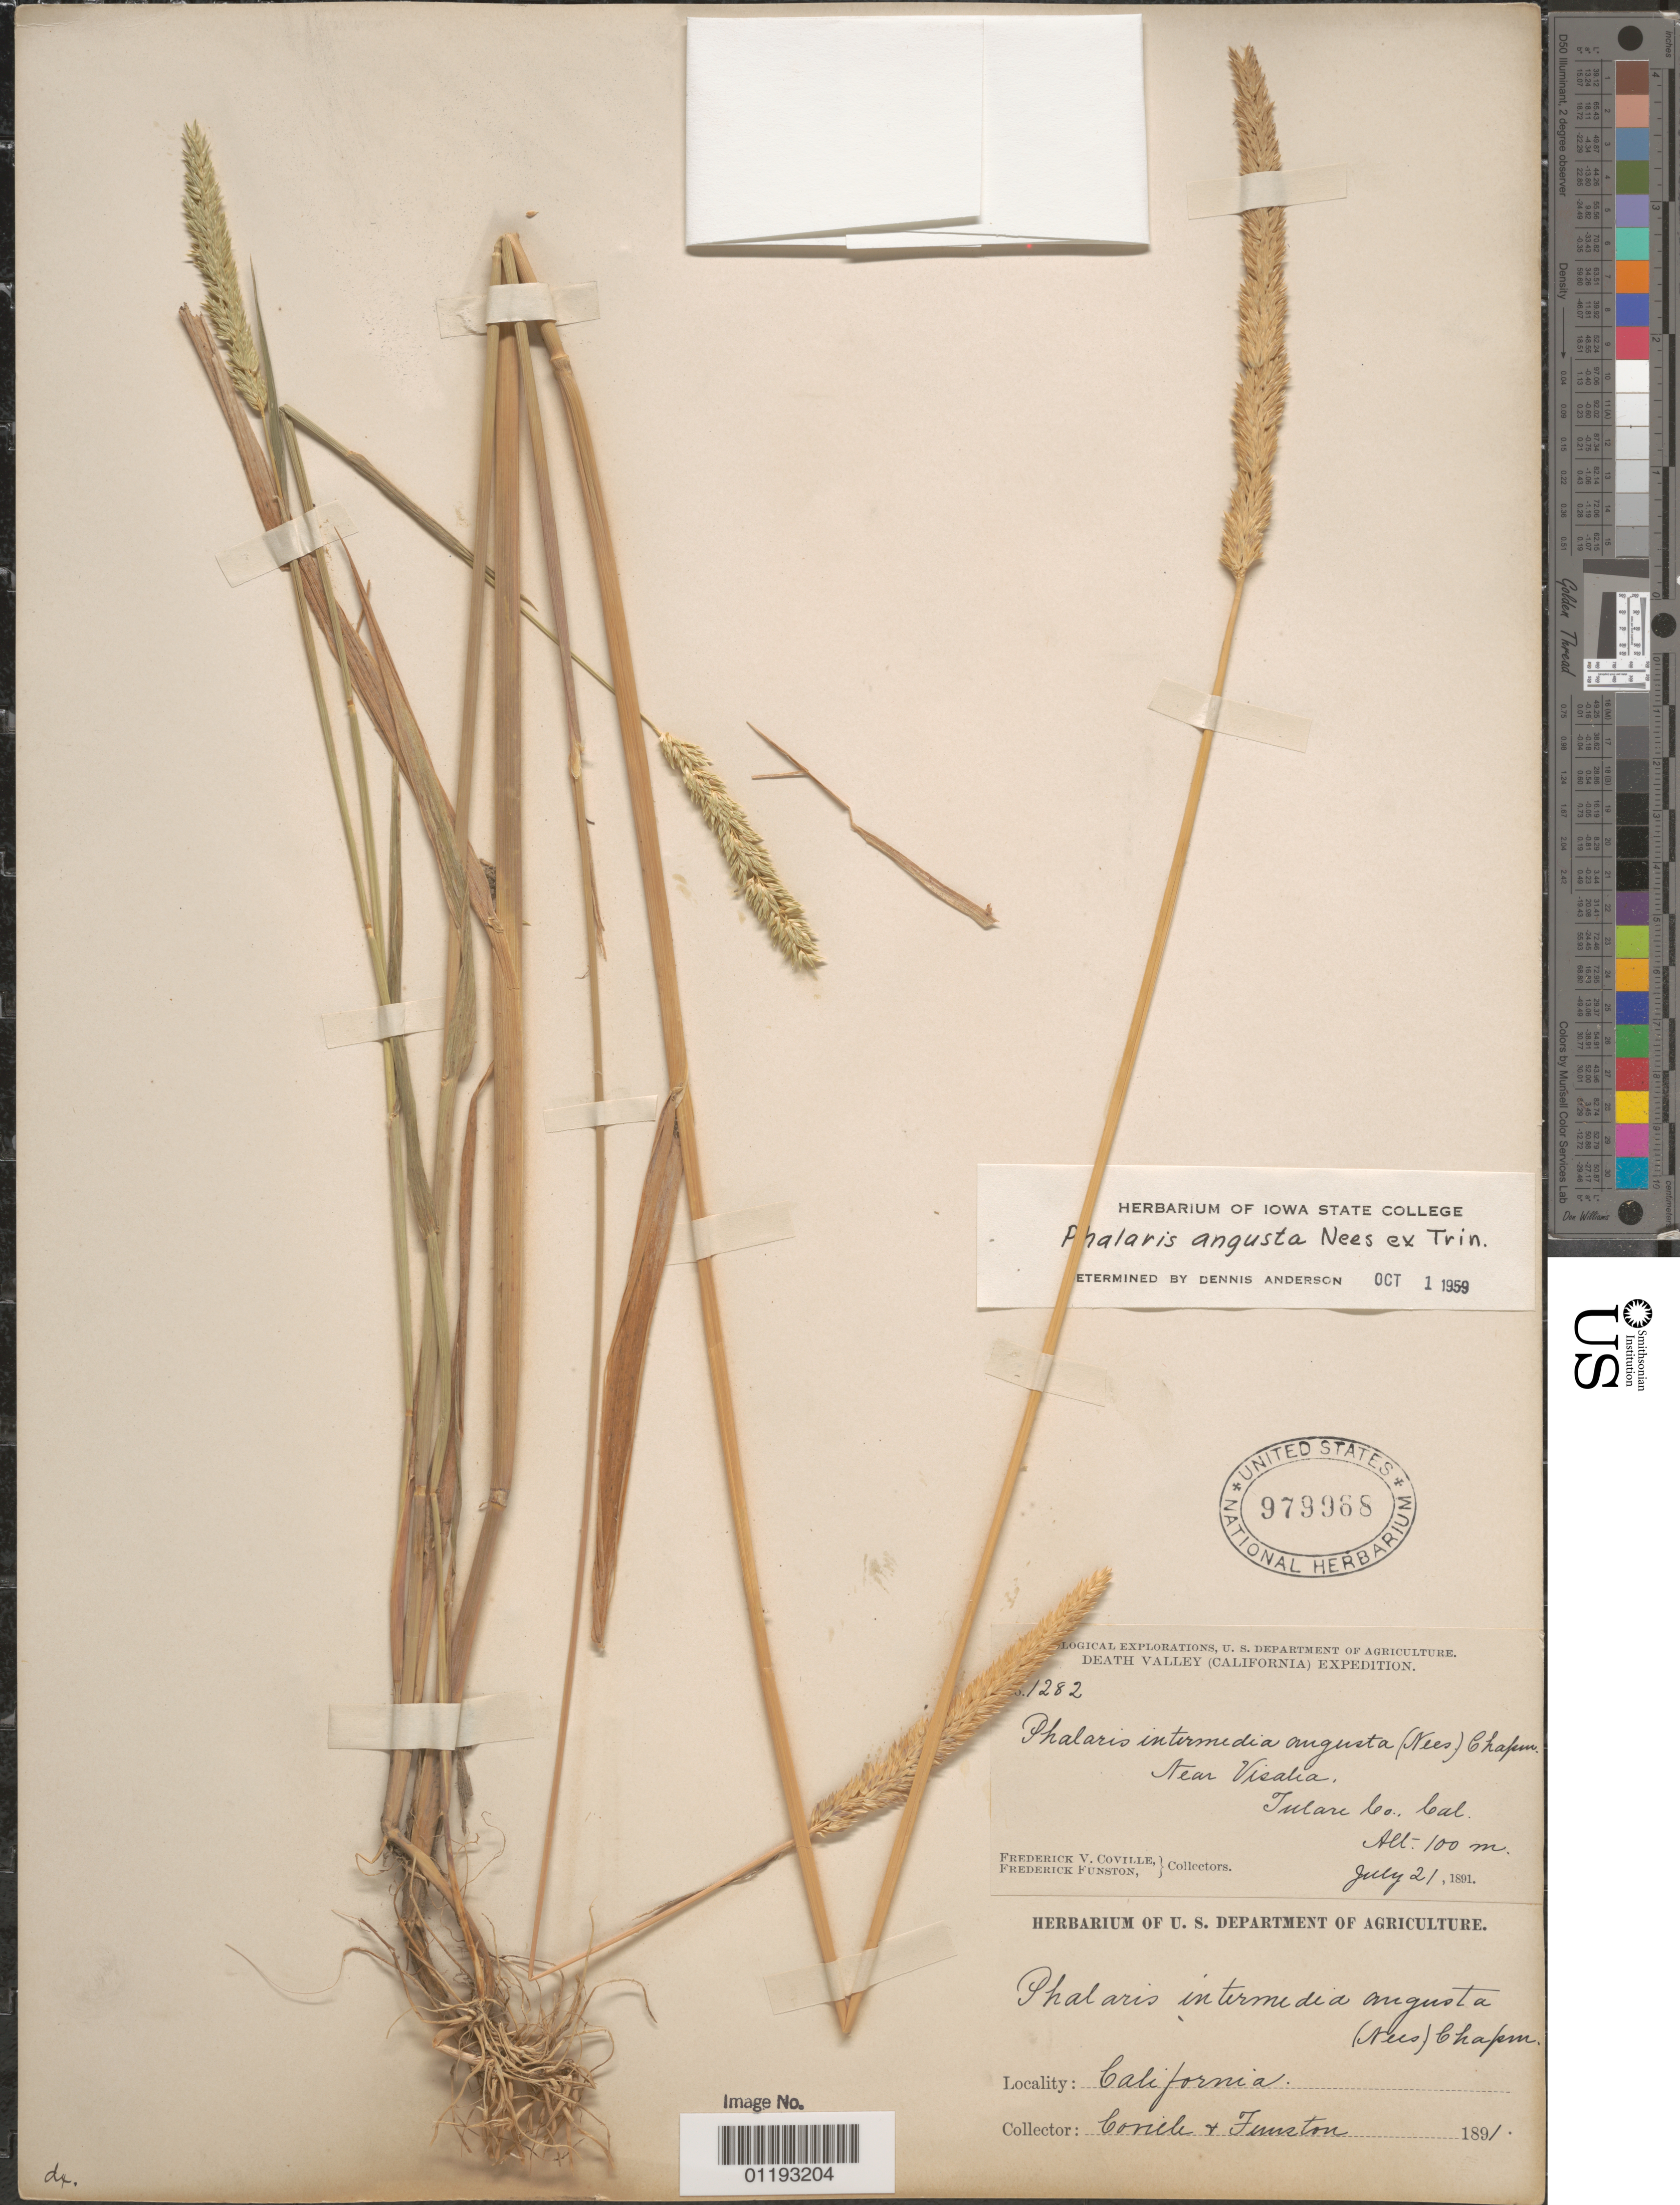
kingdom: Plantae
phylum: Tracheophyta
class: Liliopsida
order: Poales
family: Poaceae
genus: Phalaris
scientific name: Phalaris angusta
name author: Nees ex Trin.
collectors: F. V. Coville & F. Funston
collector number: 1282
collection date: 1891-07-20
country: United States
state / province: California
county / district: Tulare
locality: near Visalia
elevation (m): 100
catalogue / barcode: US 979968